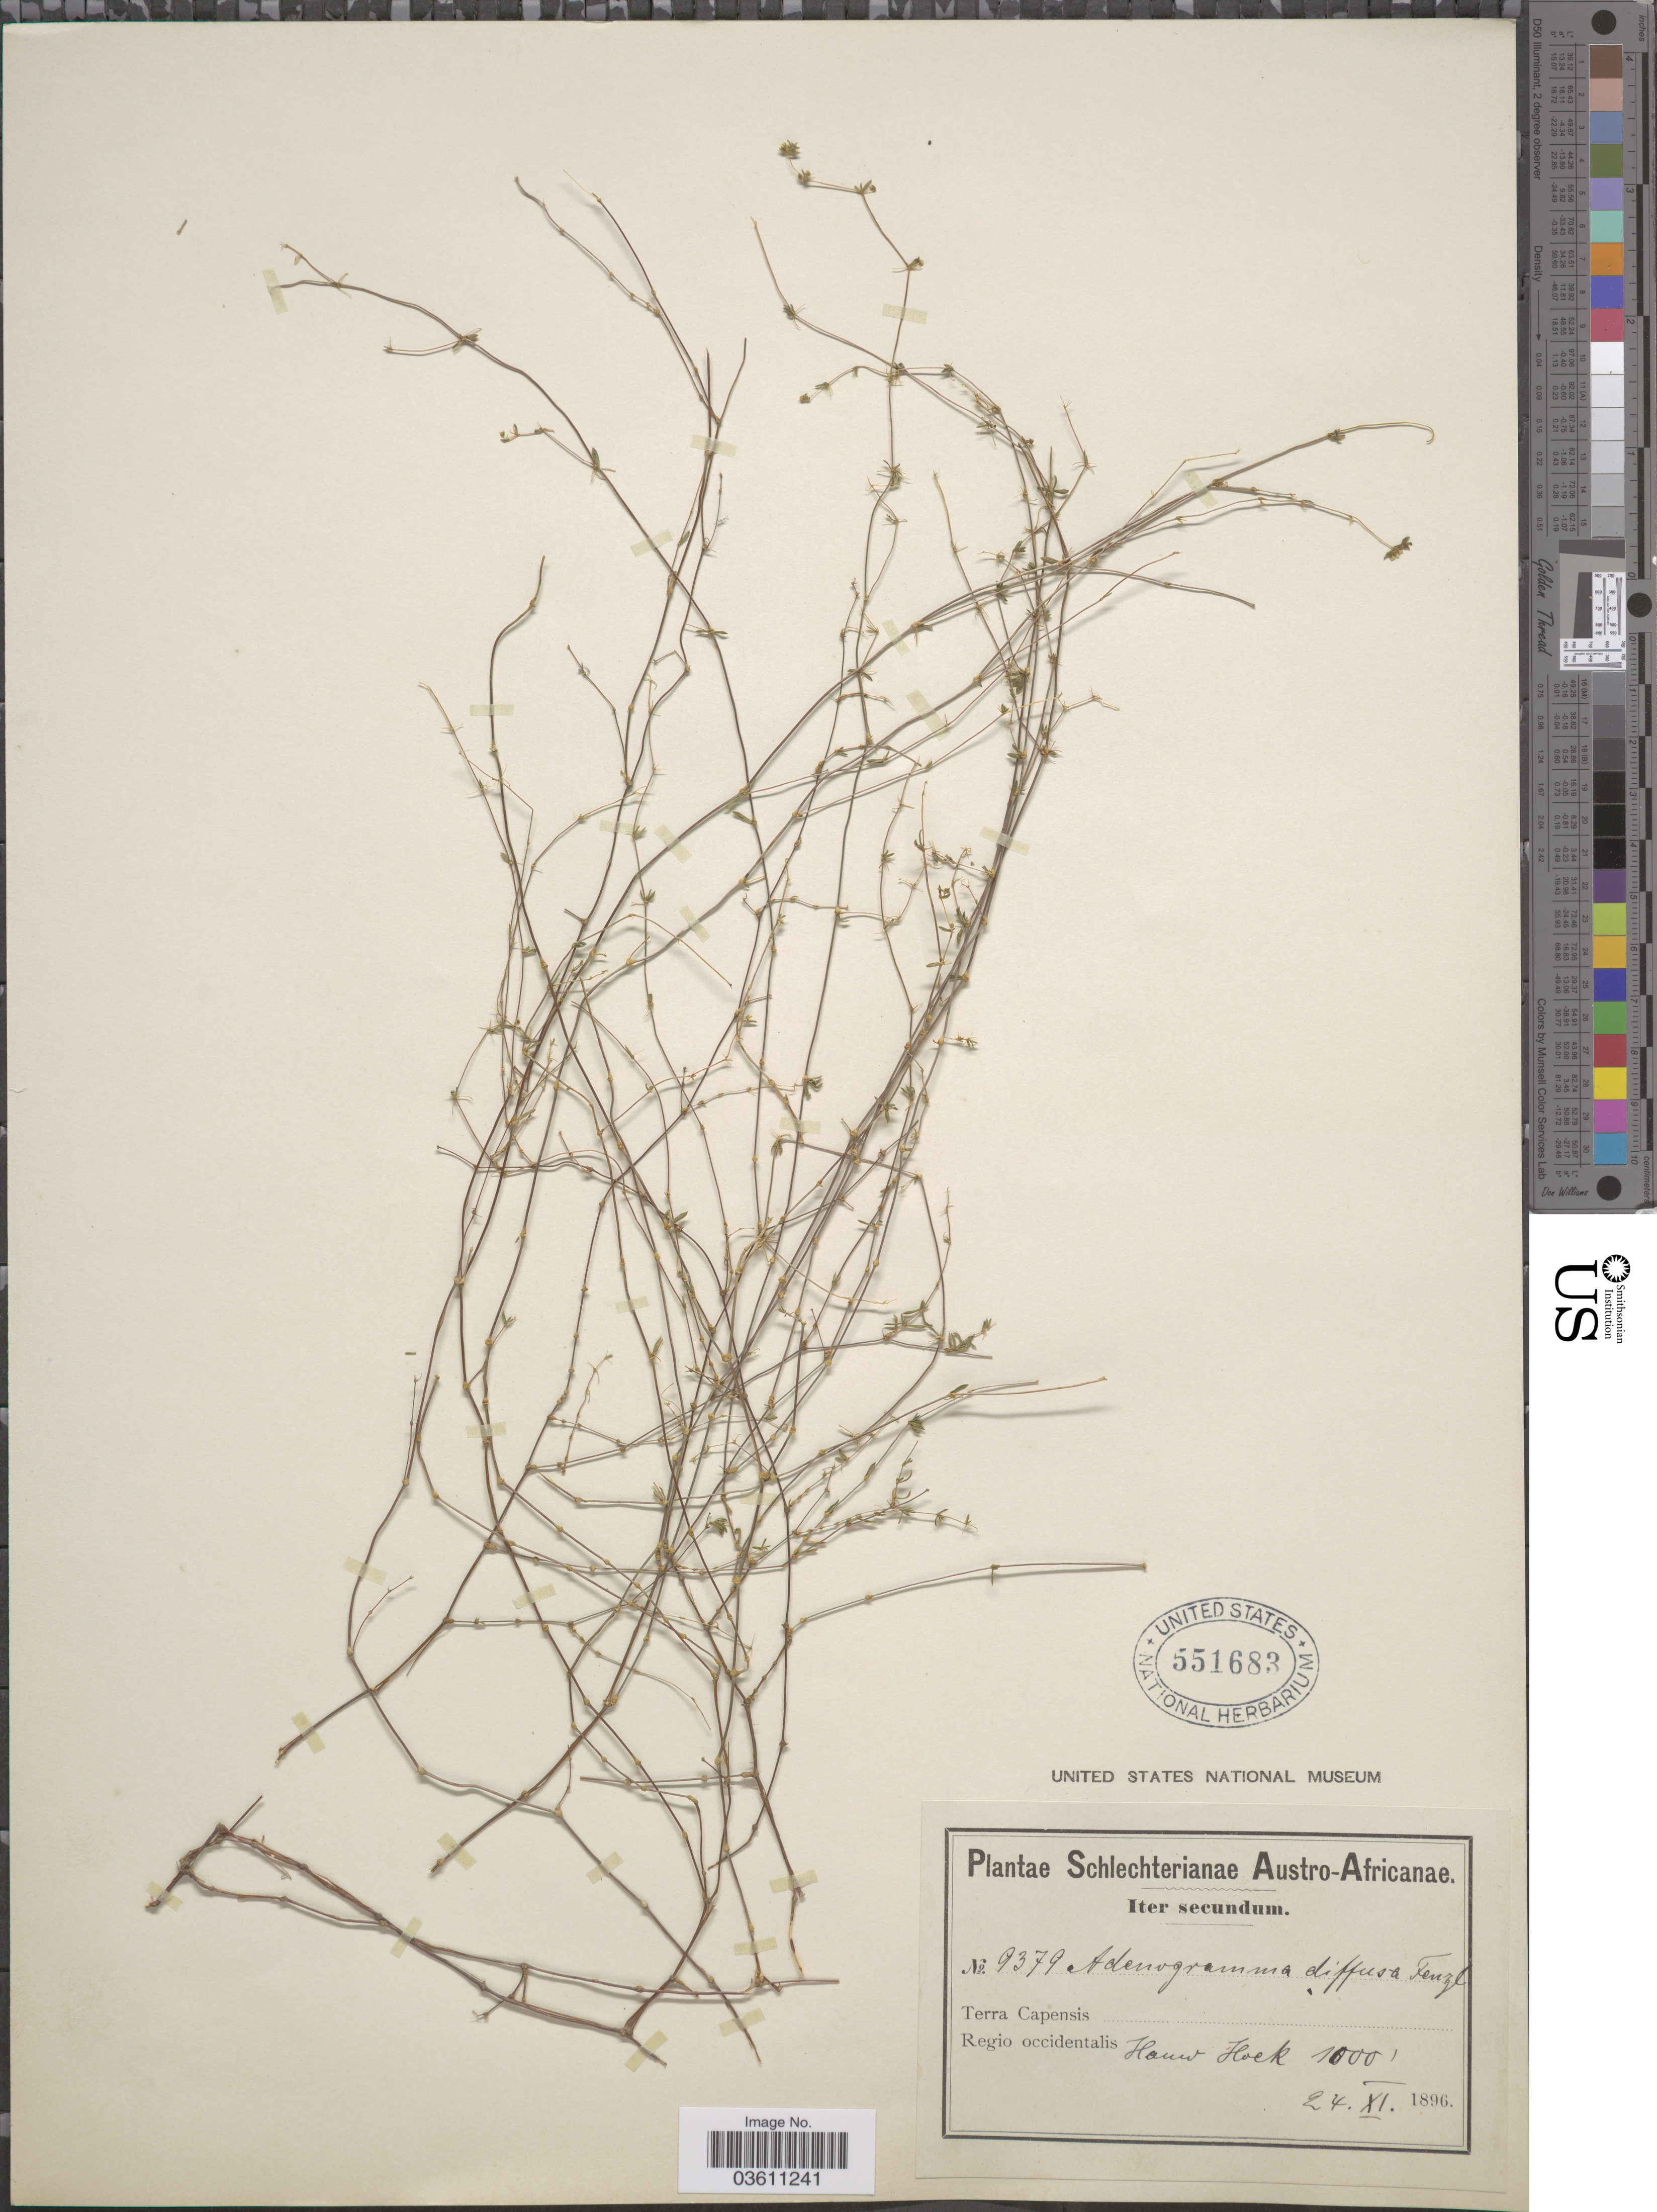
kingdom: Plantae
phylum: Tracheophyta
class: Magnoliopsida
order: Caryophyllales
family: Molluginaceae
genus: Adenogramma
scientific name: Adenogramma diffusa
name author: Fenzl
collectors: Schlechter, --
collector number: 9379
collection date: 1896-11-24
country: South Africa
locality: Austro-Africanae. Terra Capensis. Regio occidentalis. Houw Hoek.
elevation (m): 305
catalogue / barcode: US 551683